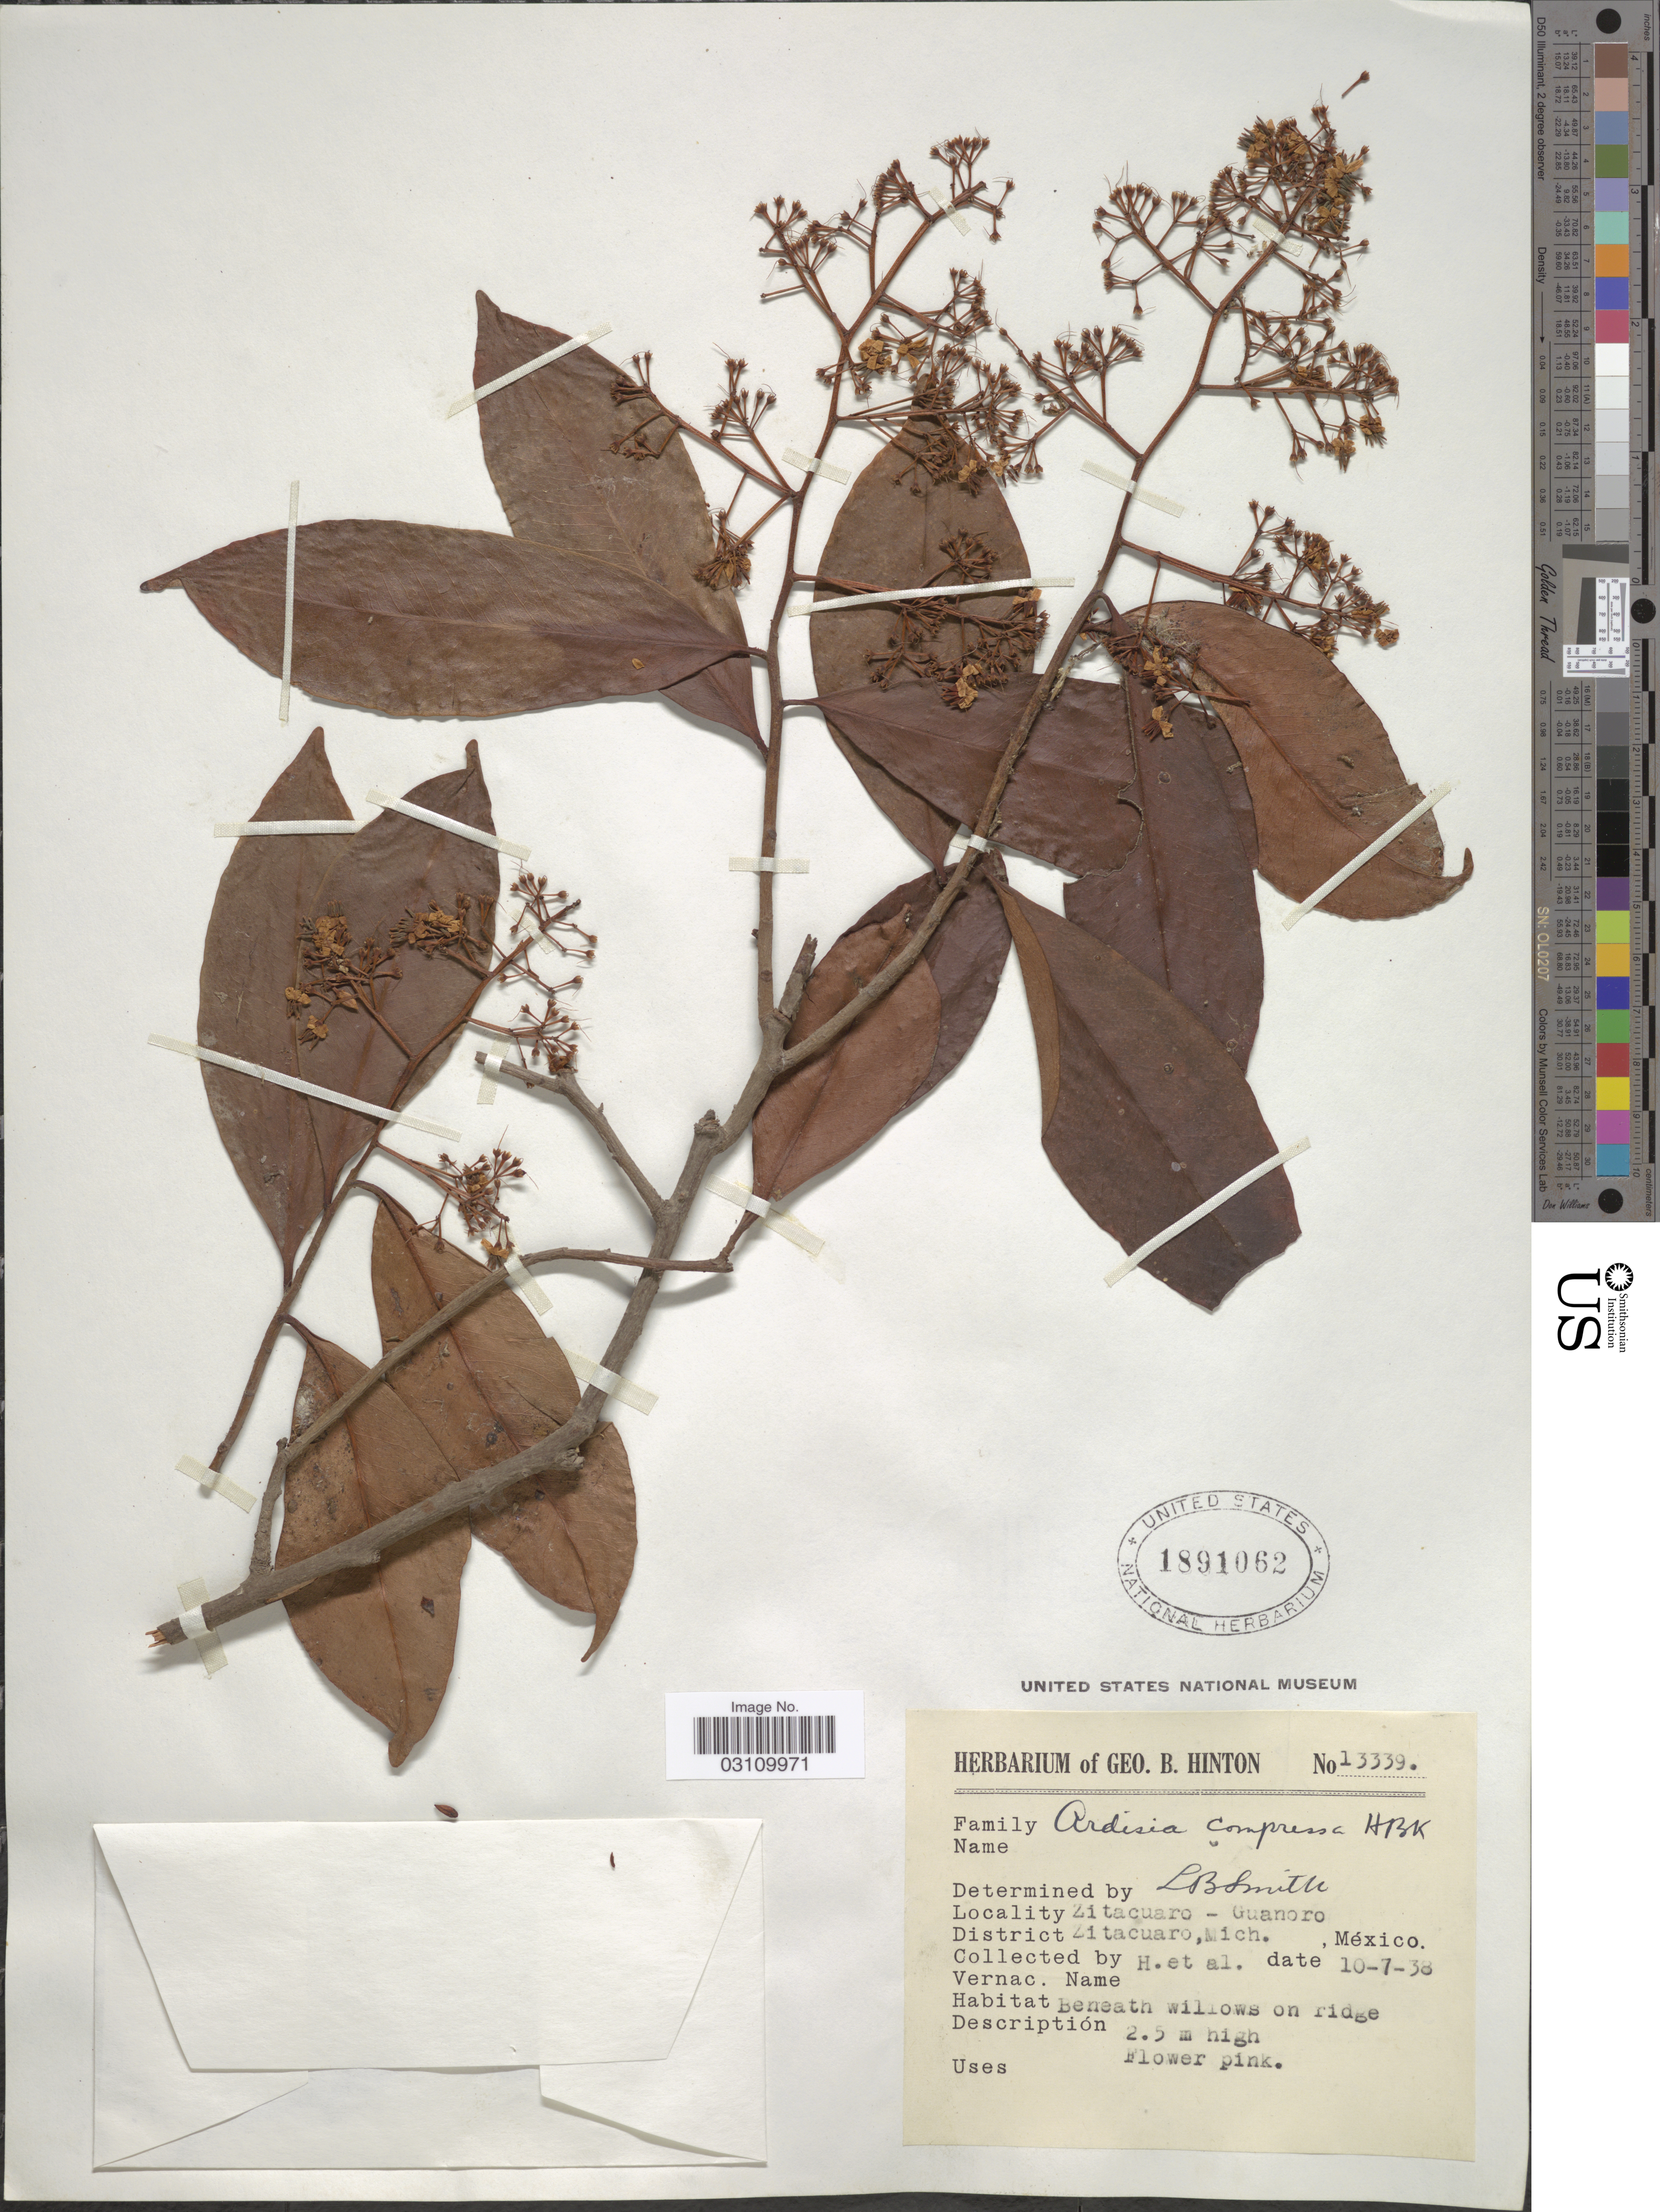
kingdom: Plantae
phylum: Tracheophyta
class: Magnoliopsida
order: Ericales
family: Primulaceae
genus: Ardisia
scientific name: Ardisia compressa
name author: Kunth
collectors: G. B. Hinton & et al.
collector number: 13339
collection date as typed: Transcribed d/m/y: 10/7/38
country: Mexico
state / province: Michoacán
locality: Zitacuaro-Guanoro, District Zitacuaro, Mich.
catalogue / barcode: US 1891062